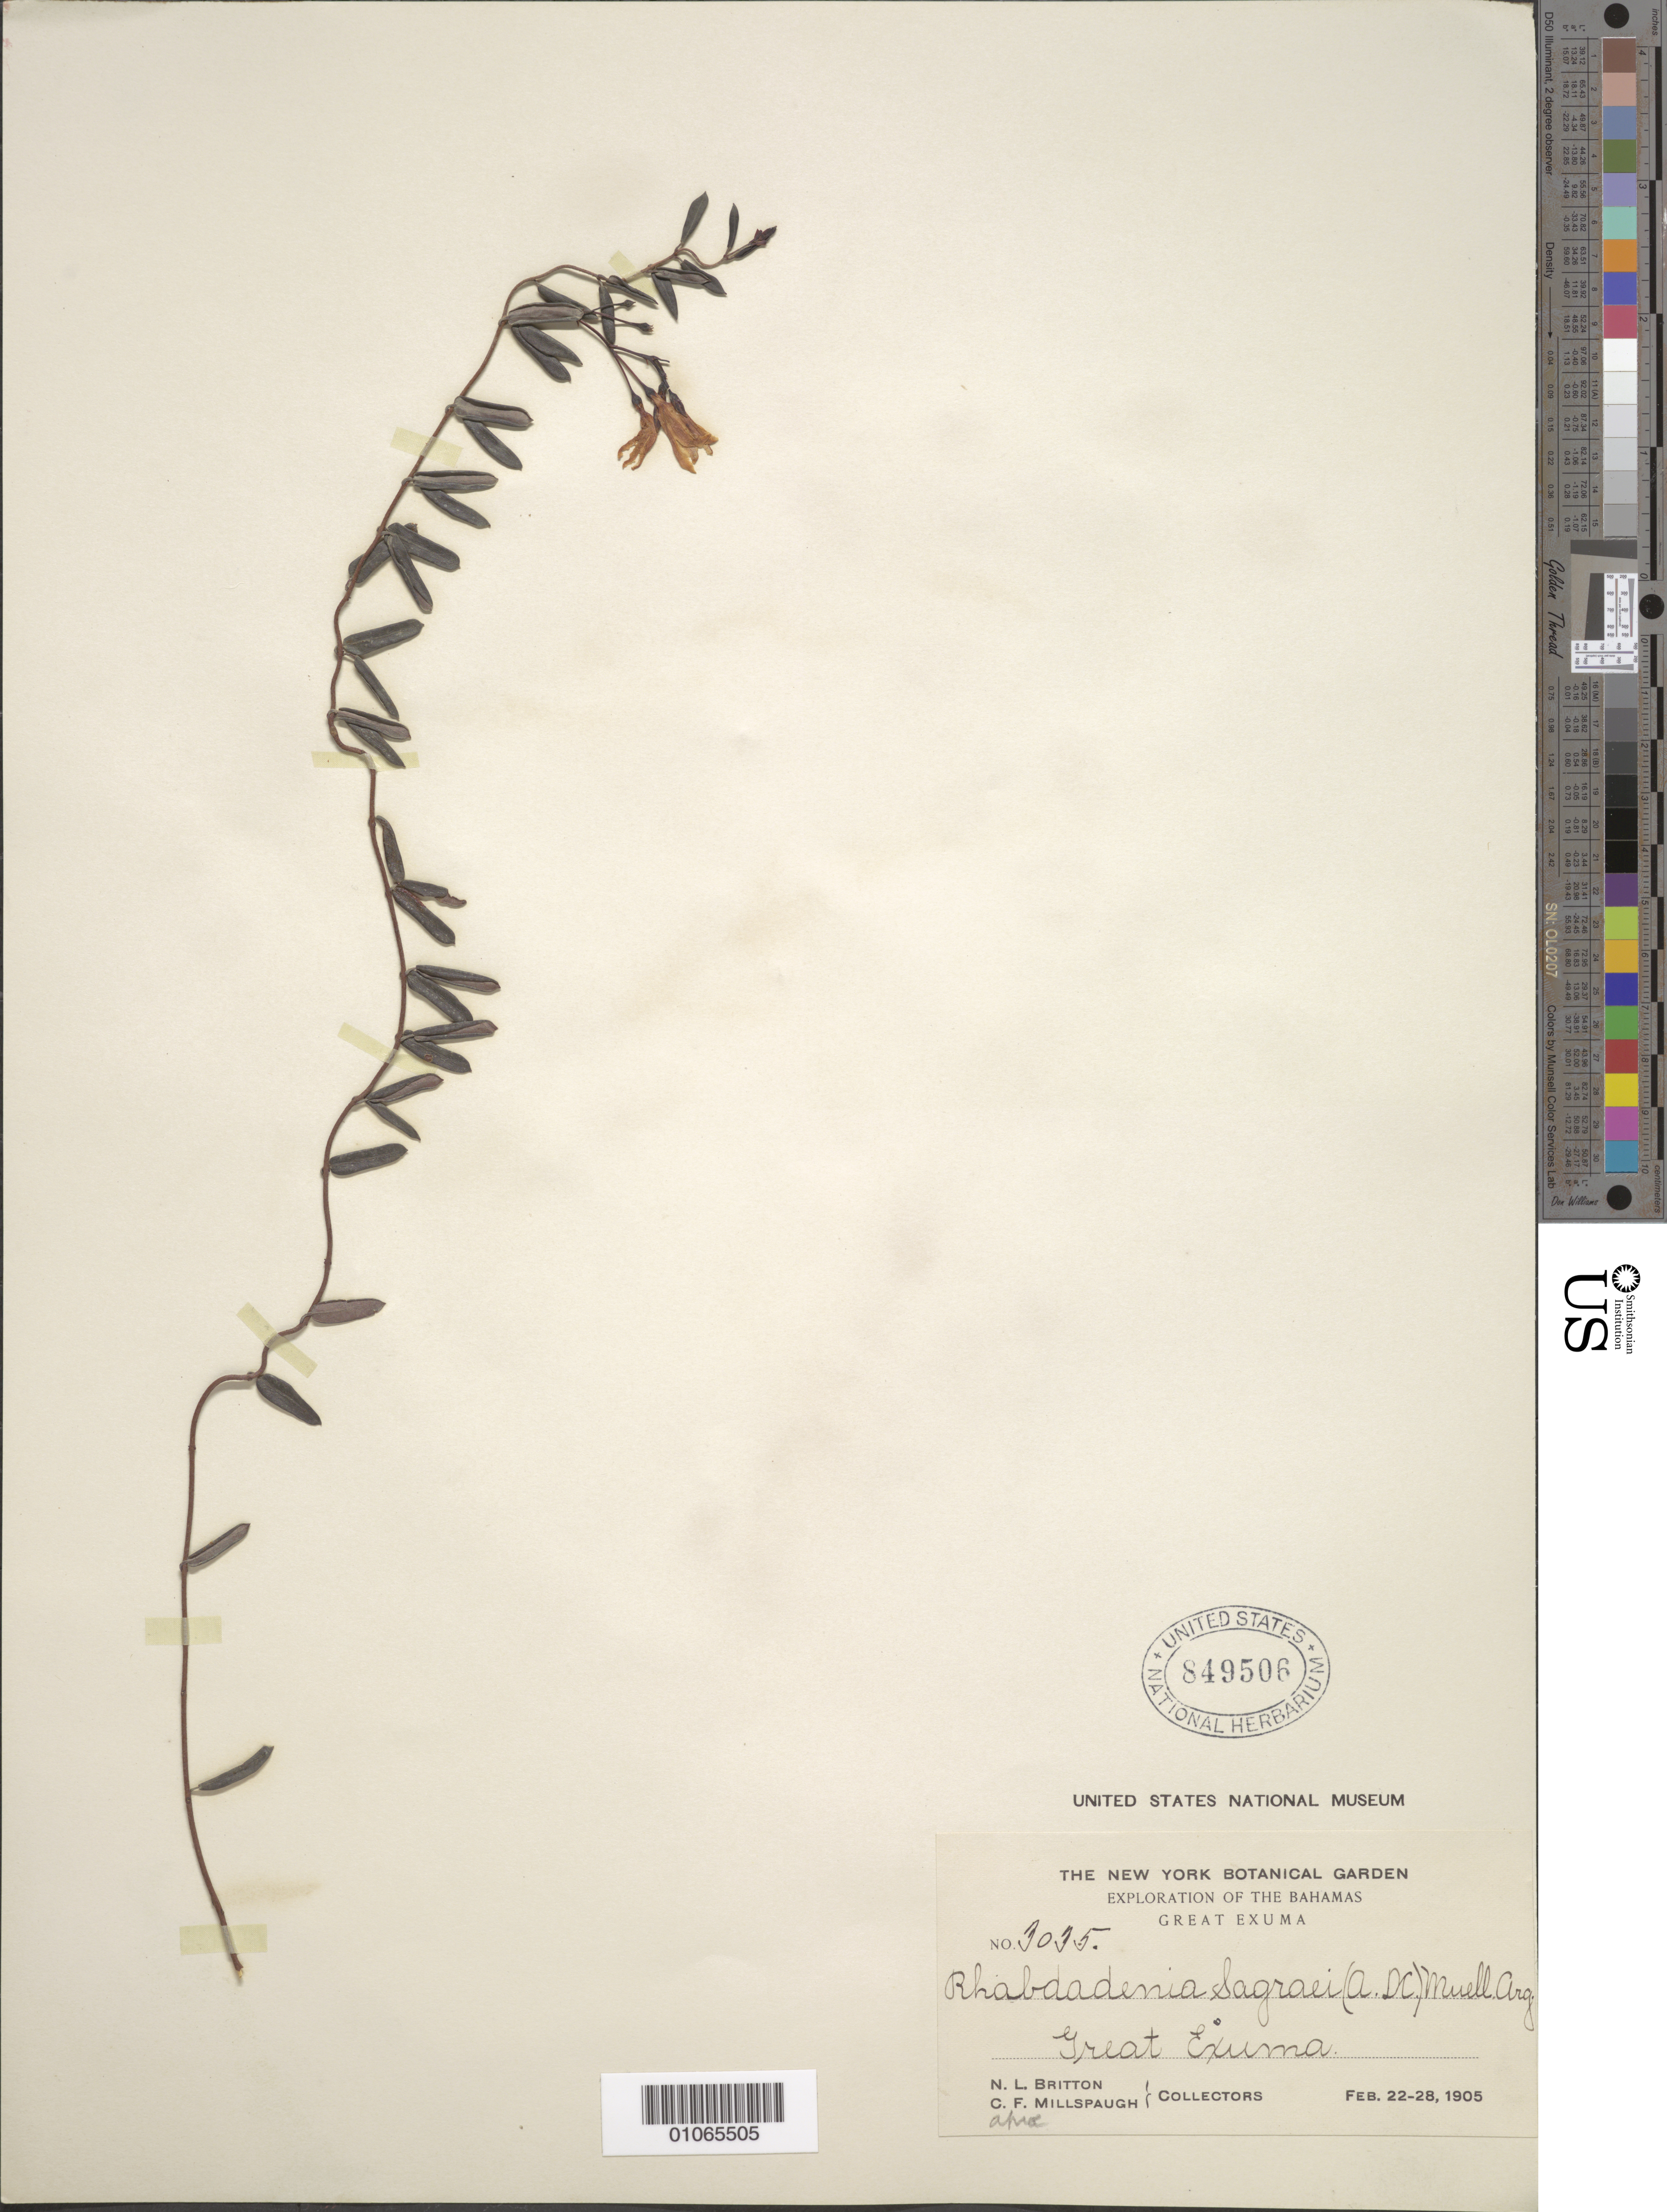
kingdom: Plantae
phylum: Tracheophyta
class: Magnoliopsida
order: Gentianales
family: Apocynaceae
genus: Angadenia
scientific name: Angadenia sagraei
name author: (A. DC.) Miers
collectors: N. Britton & C. F. Millspaugh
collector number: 3035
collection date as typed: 22 Feb 1905 to 28 Feb 1905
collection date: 1905-02-22/1905-02-28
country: Bahamas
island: Great Exuma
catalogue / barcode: US 849506